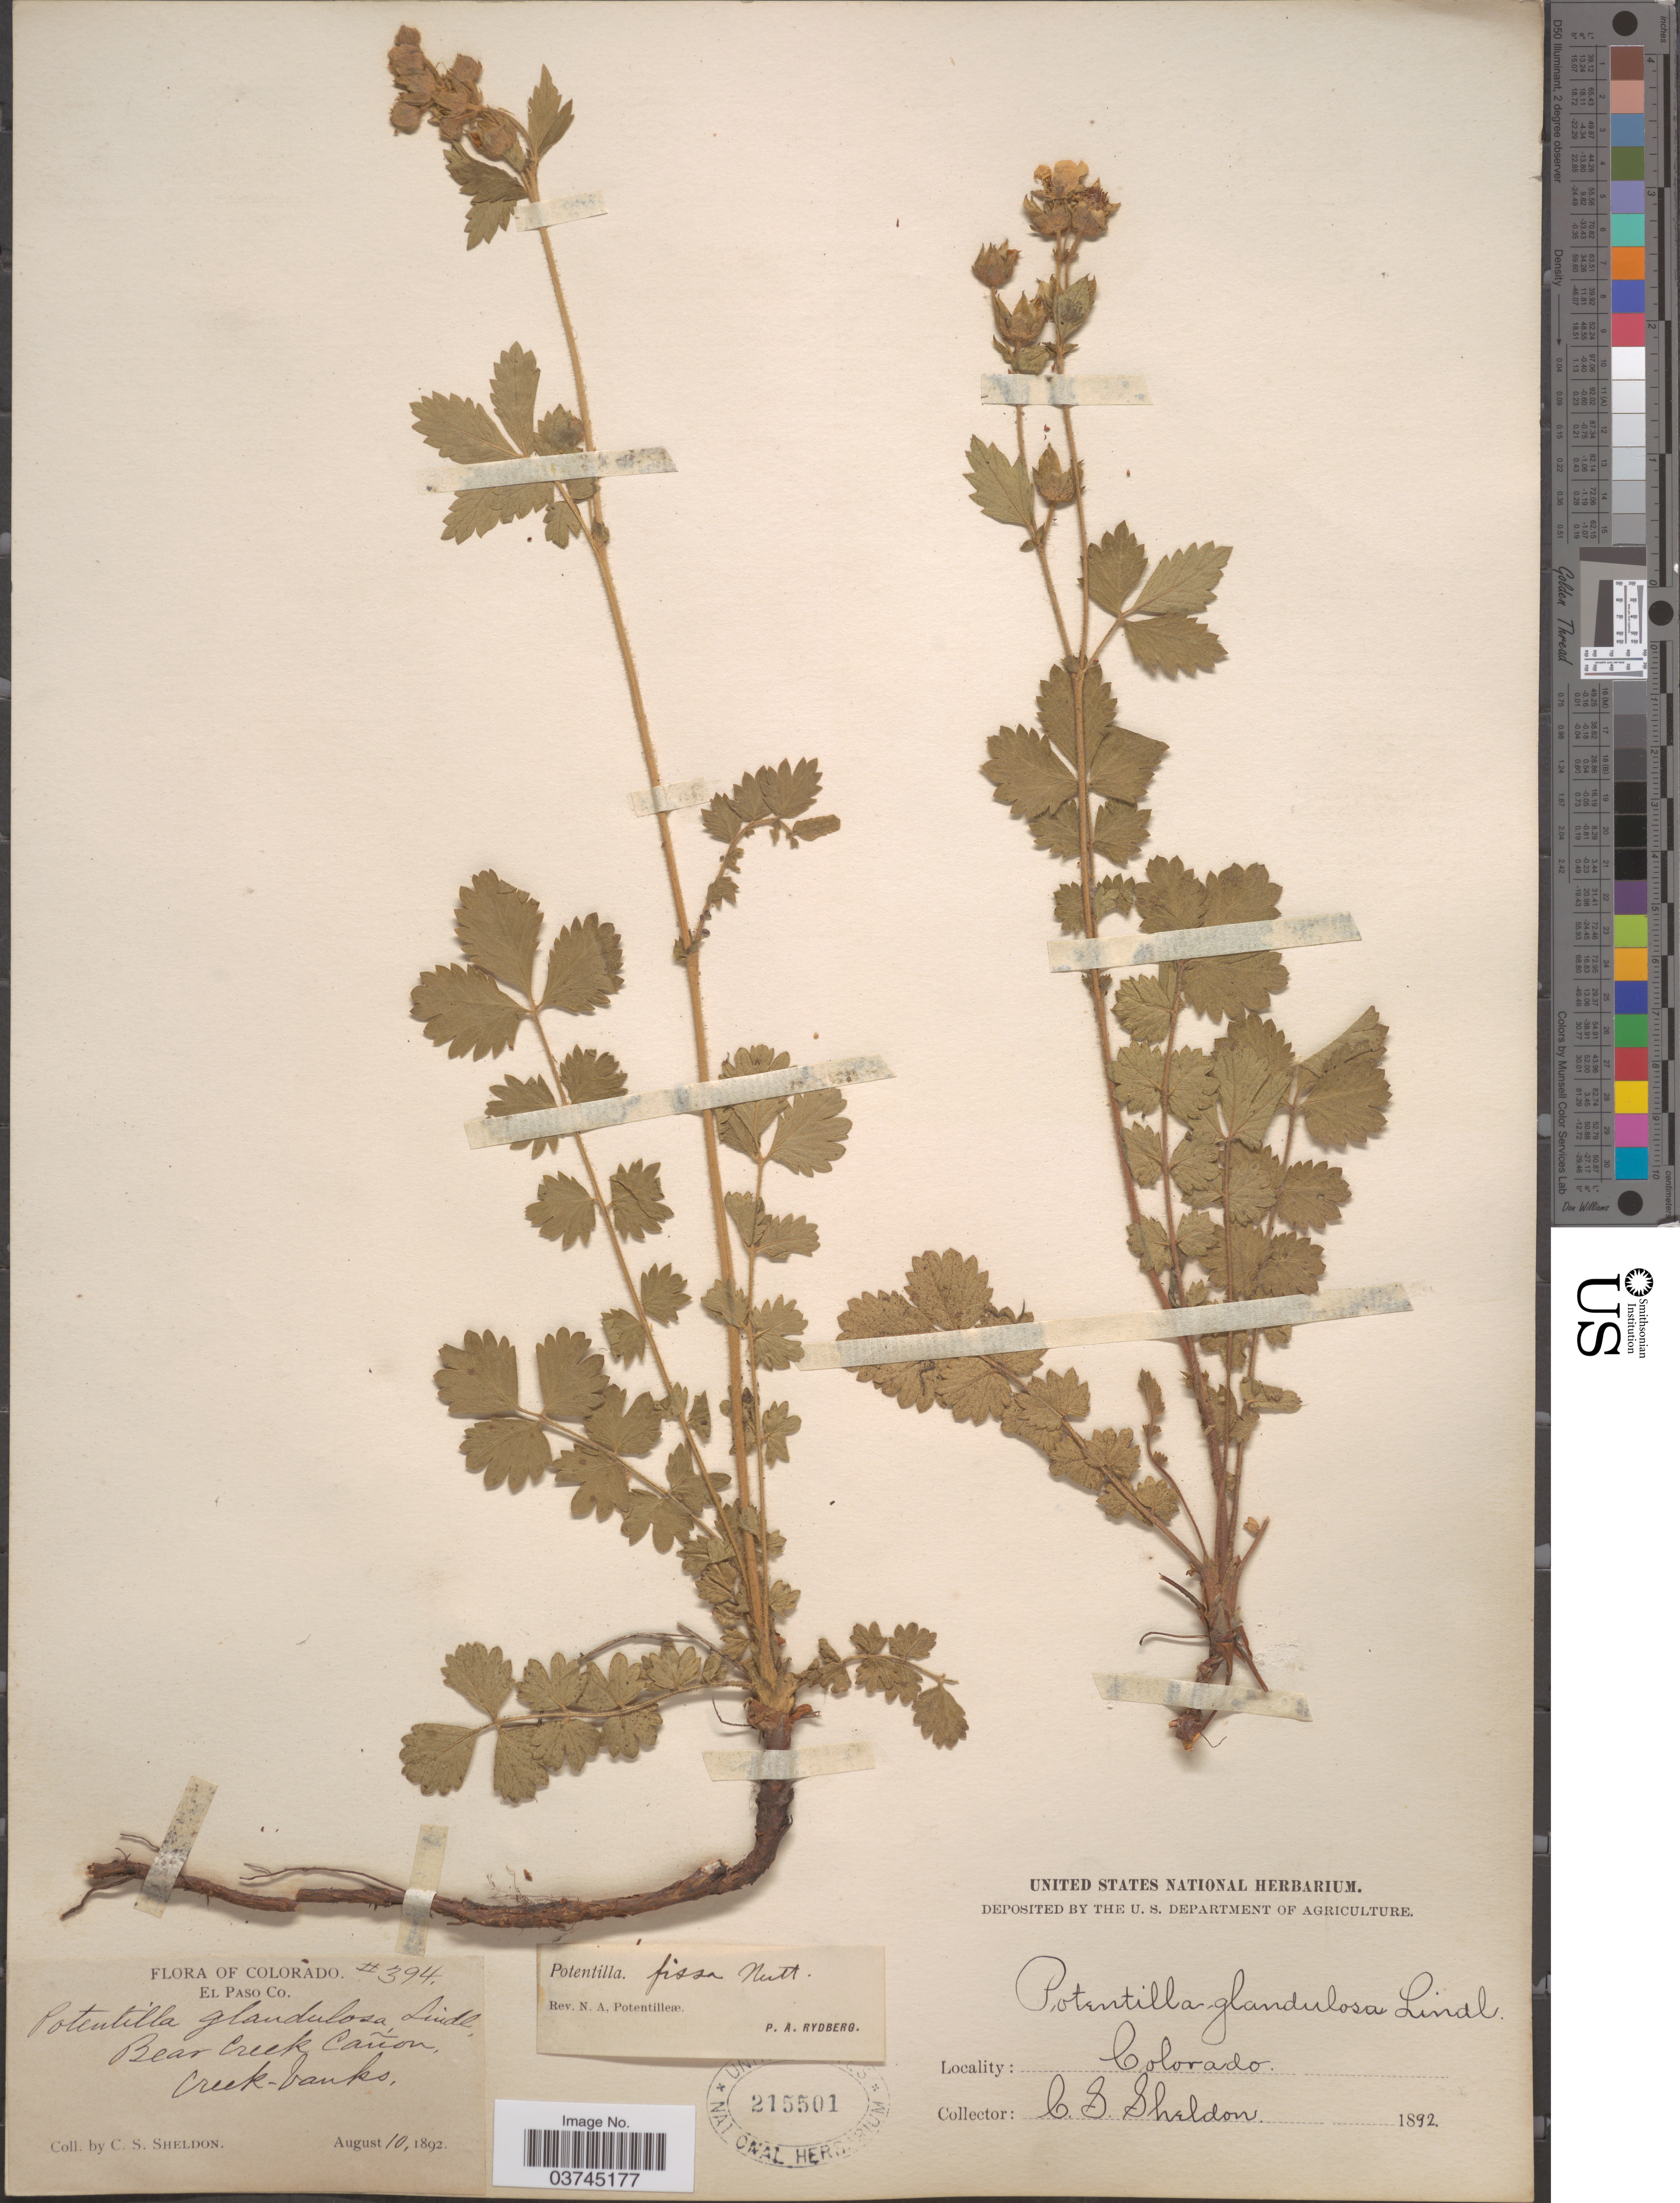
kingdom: Plantae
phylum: Tracheophyta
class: Magnoliopsida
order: Rosales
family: Rosaceae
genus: Drymocallis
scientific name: Drymocallis fissa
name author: (Nutt.) Rydb.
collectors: C. S. Sheldon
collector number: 394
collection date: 1892-08-10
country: United States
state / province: Colorado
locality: El Paso Co. Bear Creek Cañon, Creek-banks.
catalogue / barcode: US 215501